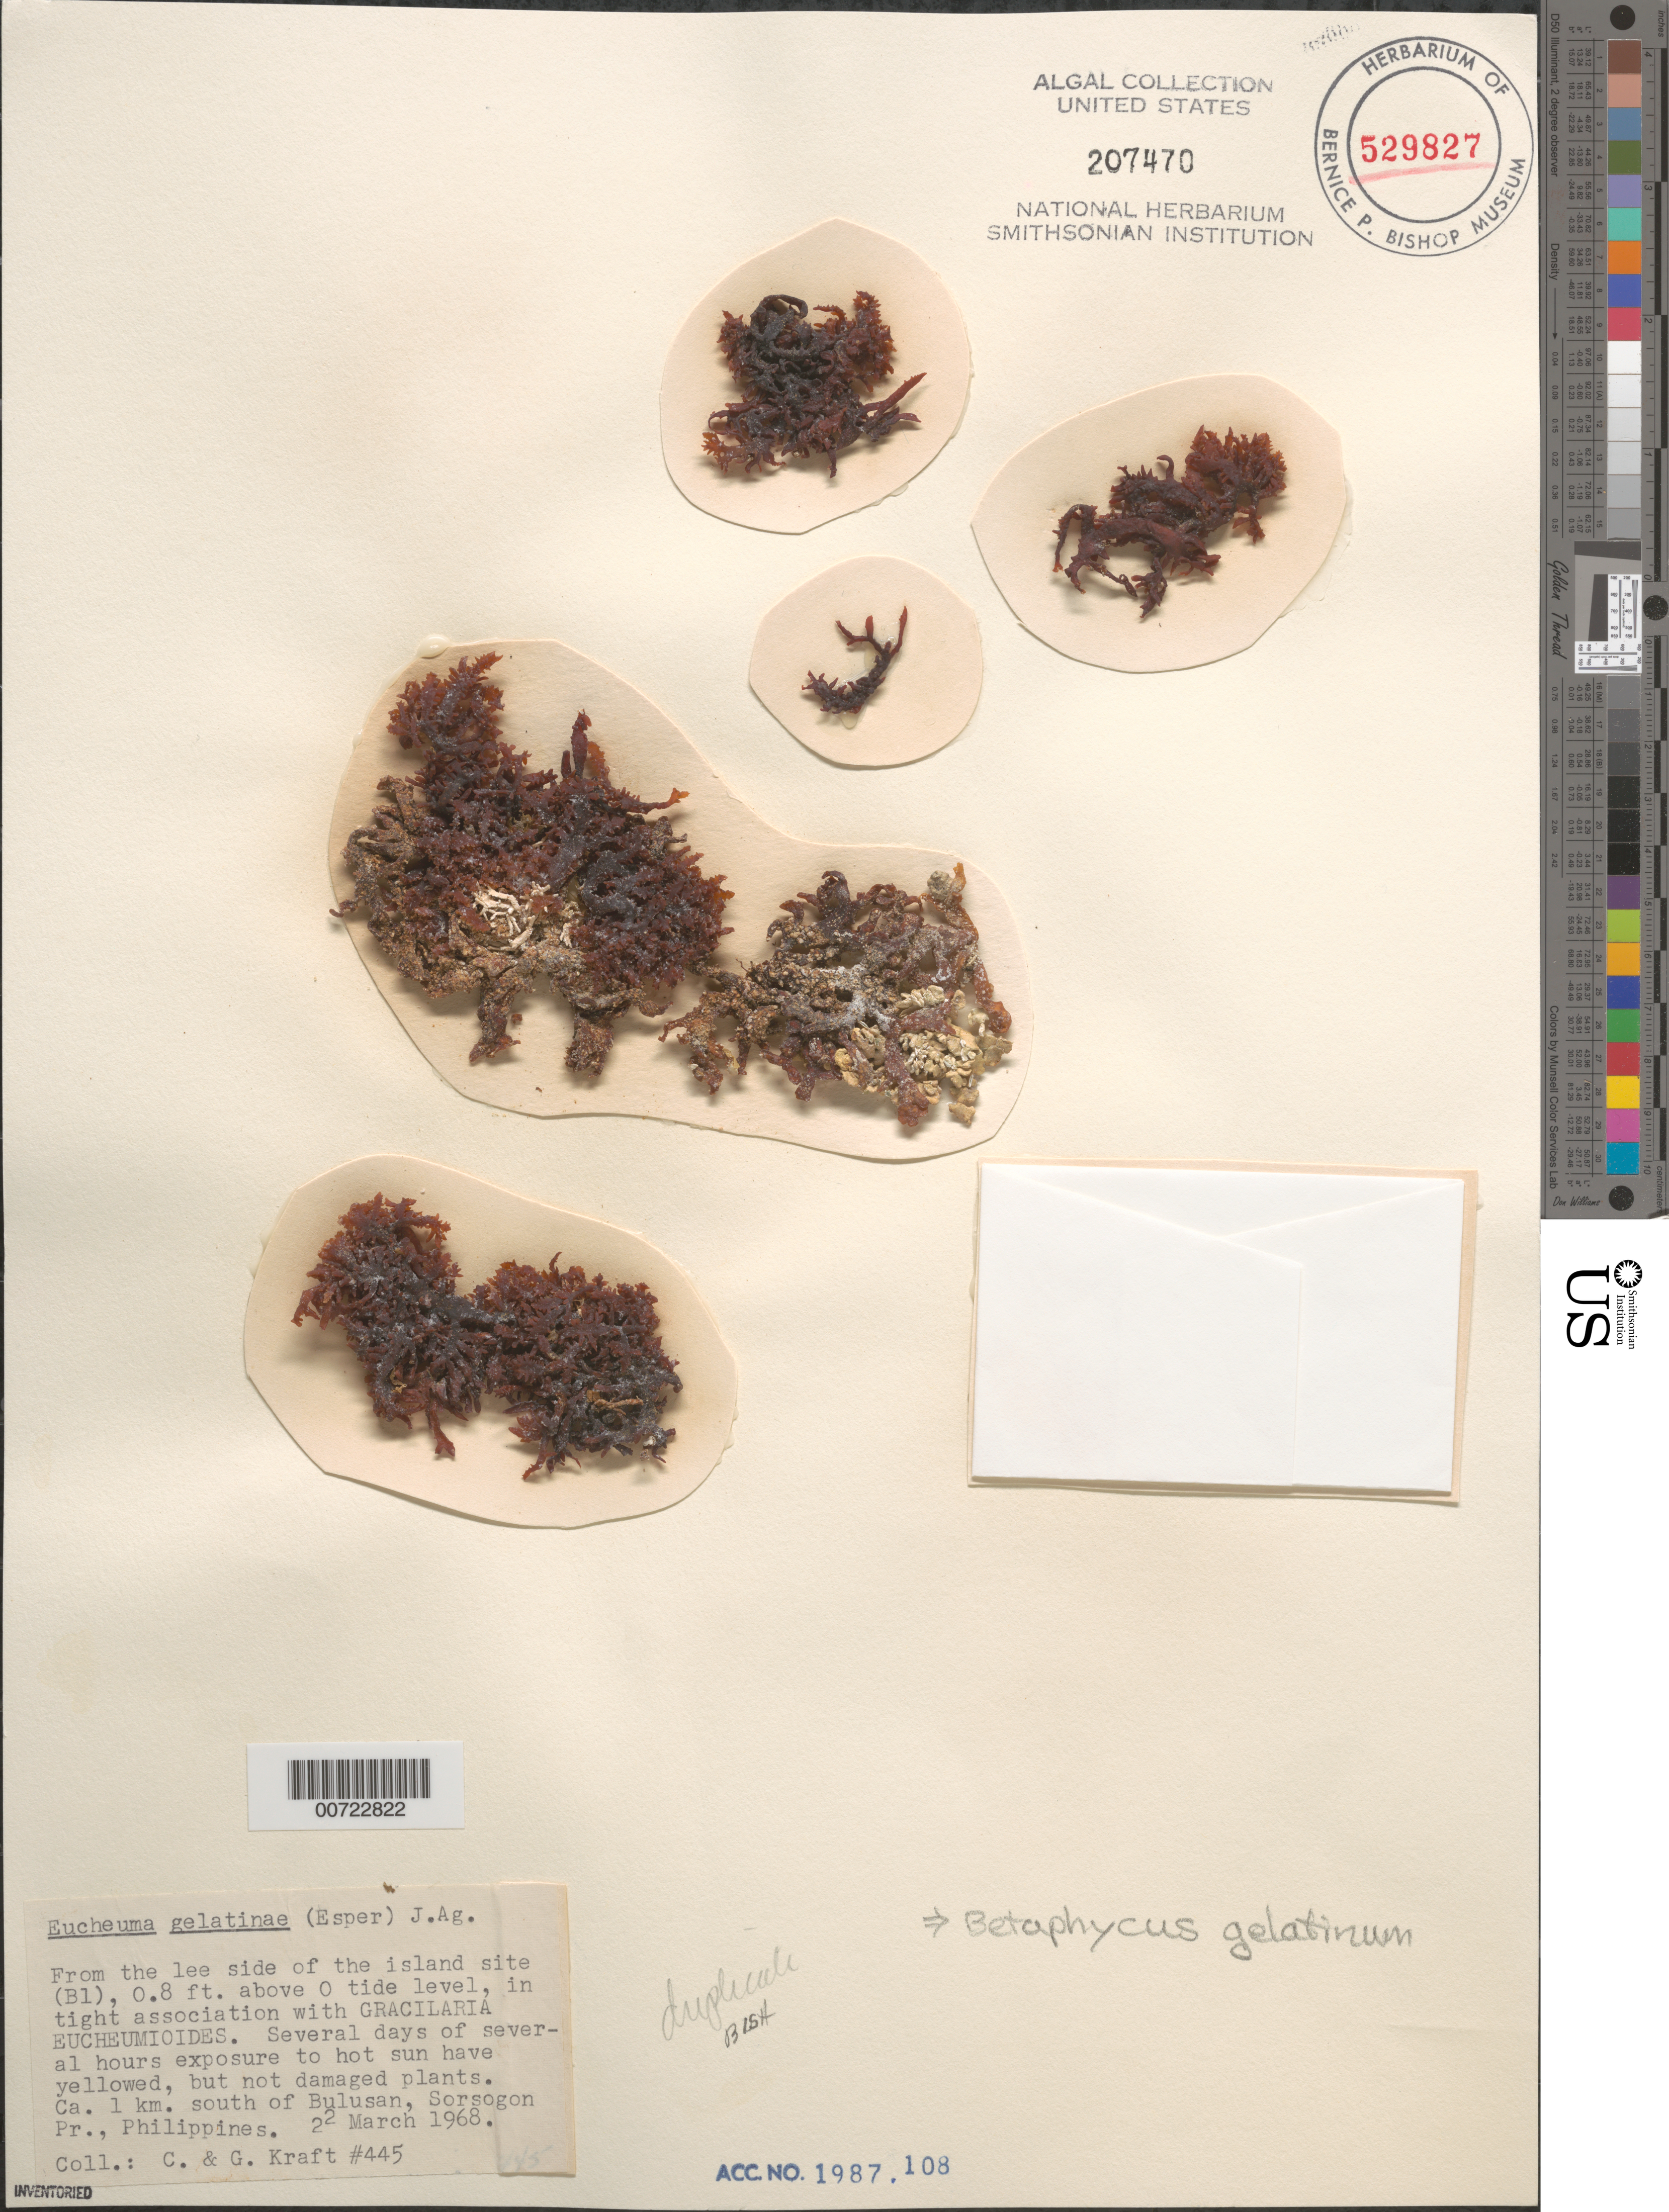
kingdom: Plantae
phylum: Rhodophyta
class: Florideophyceae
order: Gigartinales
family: Solieriaceae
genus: Betaphycus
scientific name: Betaphycus gelatinus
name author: (Esper) Doty ex P.C. Silva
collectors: G. T. Kraft & C. Kraft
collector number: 445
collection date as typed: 22 Mar 1968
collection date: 1968-03-22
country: Philippines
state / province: Bicol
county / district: Sorsogon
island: Luzon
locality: ca. 1 km south of Bulusan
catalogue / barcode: US 207470